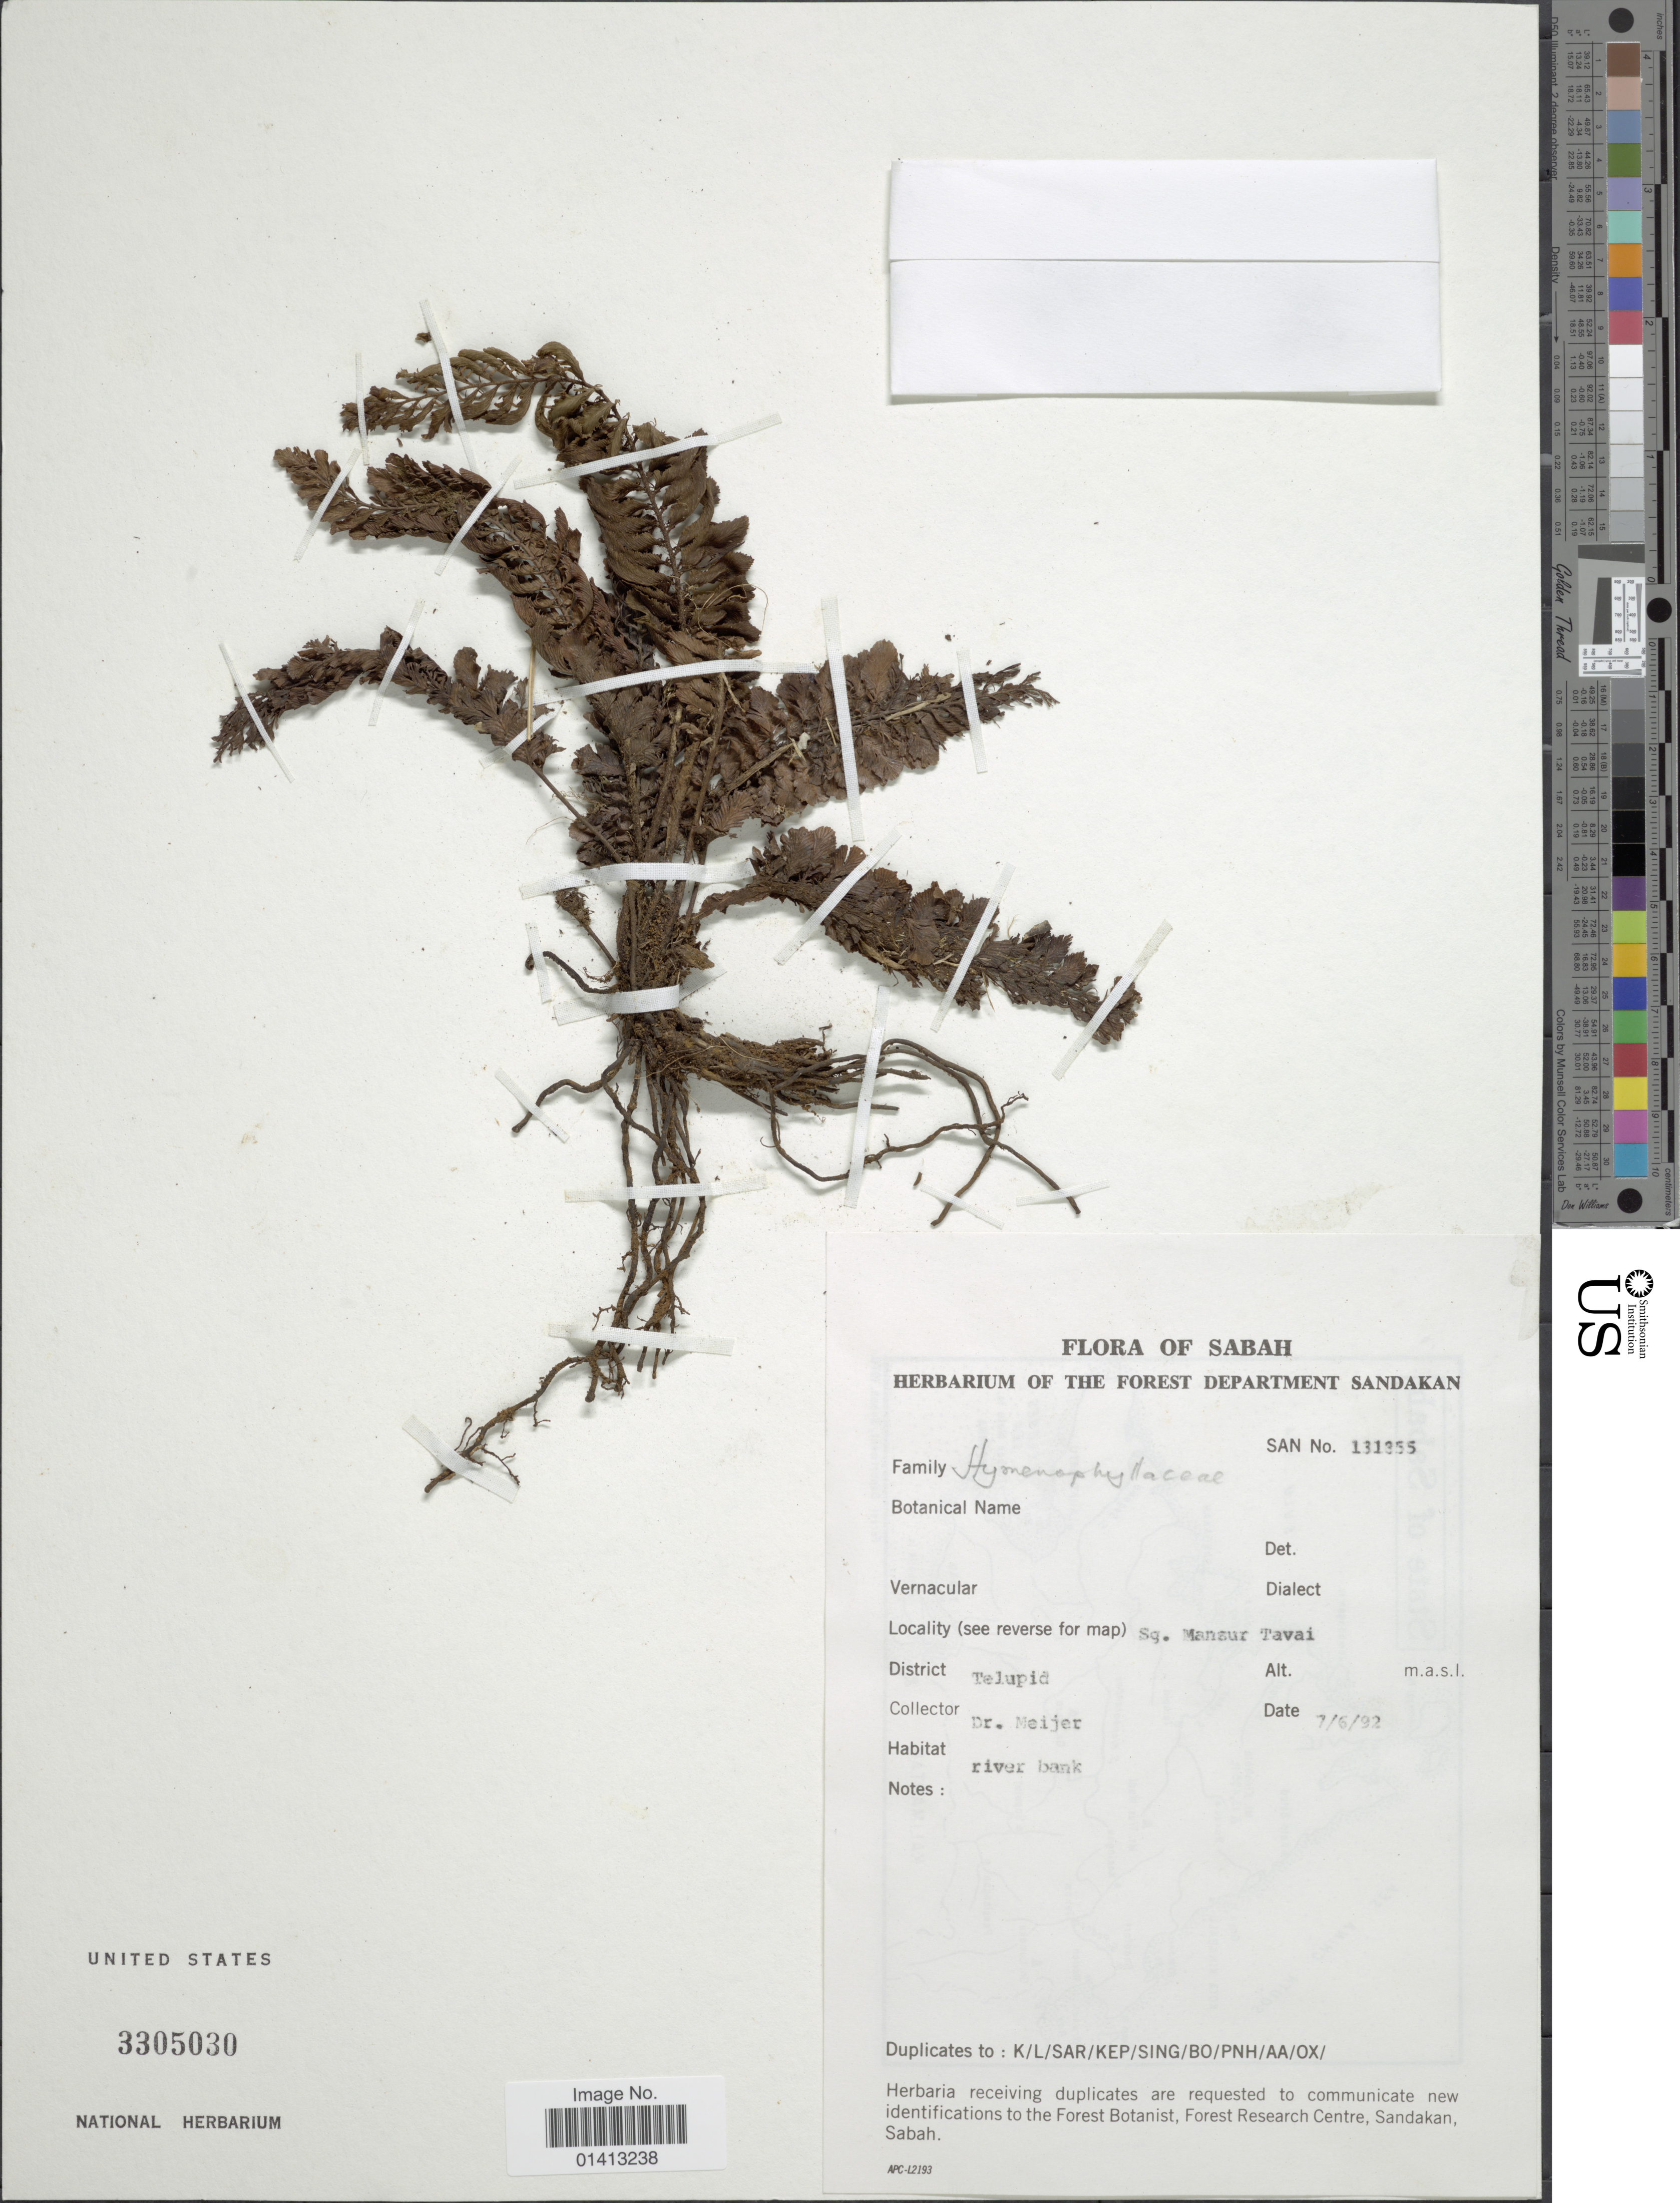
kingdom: Plantae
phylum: Tracheophyta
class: Polypodiopsida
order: Hymenophyllales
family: Hymenophyllaceae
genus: Crepidomanes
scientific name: Crepidomanes sp.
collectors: W. Meijer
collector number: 131355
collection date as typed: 7/6/92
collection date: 1992-06-07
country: Malaysia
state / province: Sabah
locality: Sq mangur Tavai, District Telupid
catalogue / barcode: US 3305030